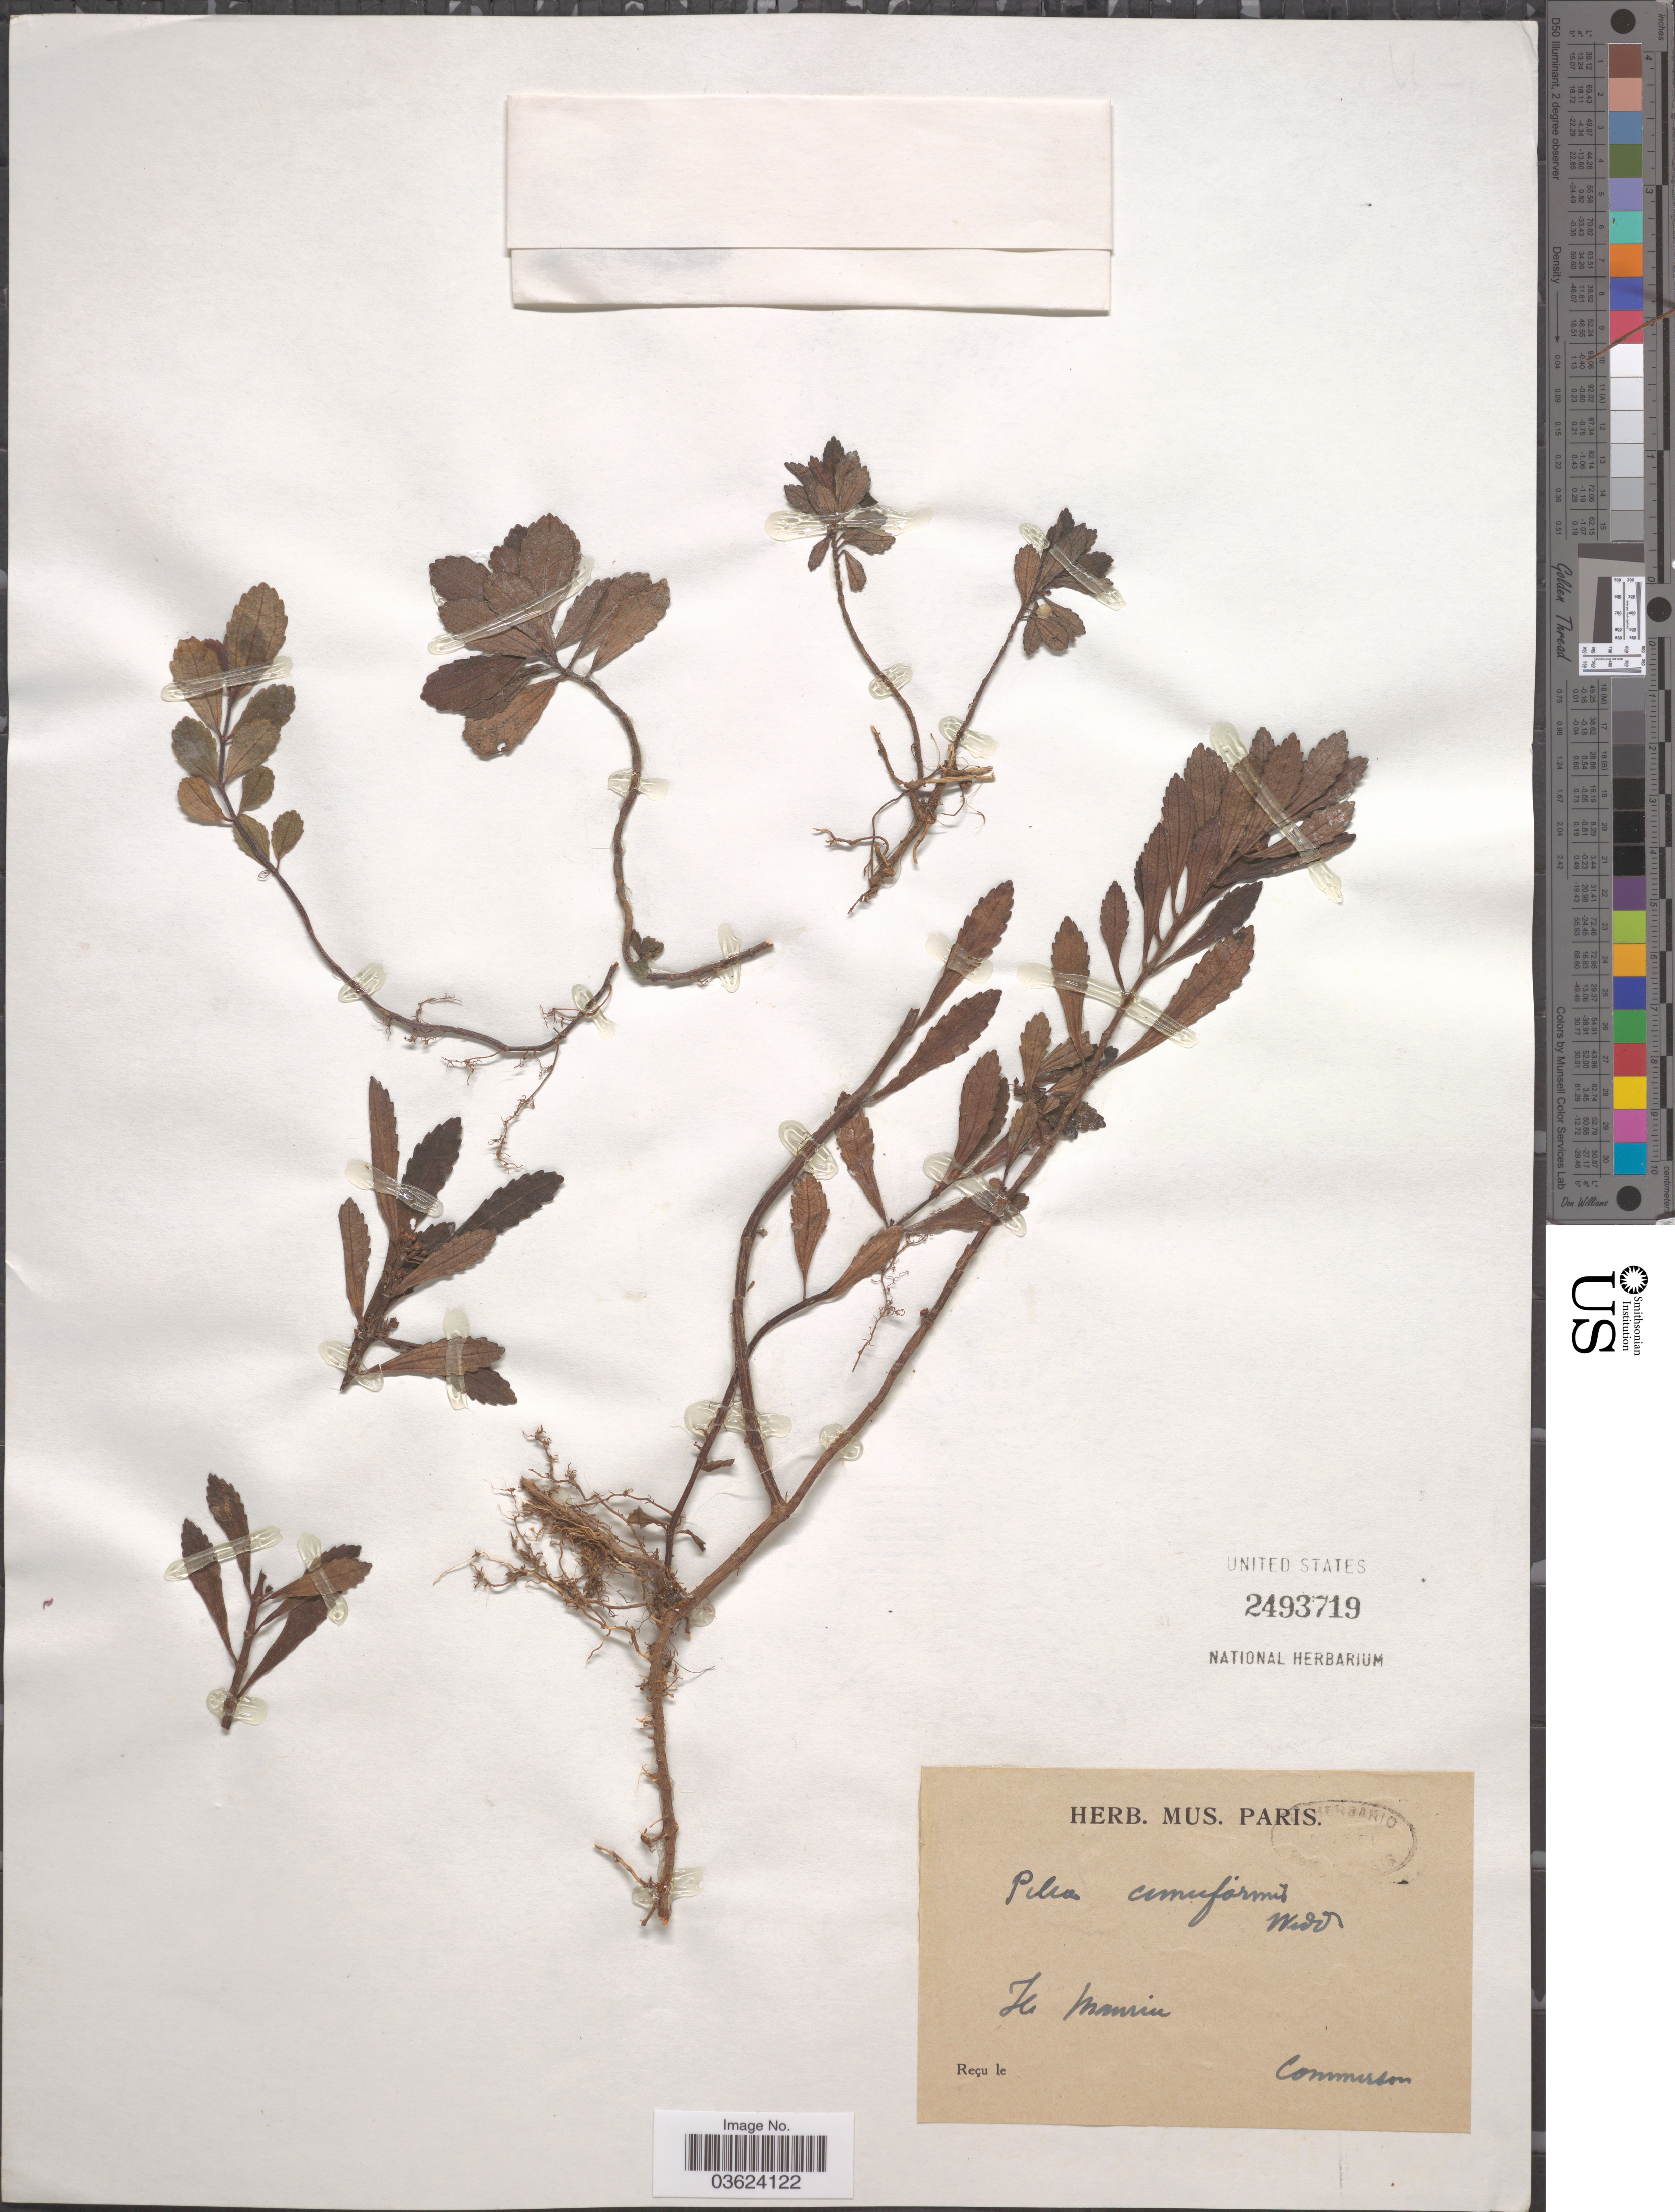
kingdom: Plantae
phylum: Tracheophyta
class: Magnoliopsida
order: Rosales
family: Urticaceae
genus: Pilea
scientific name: Pilea cuneiformis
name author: Wedd.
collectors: Commerson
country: Mauritius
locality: Le [interpreted] Mauris.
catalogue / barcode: US 2493719